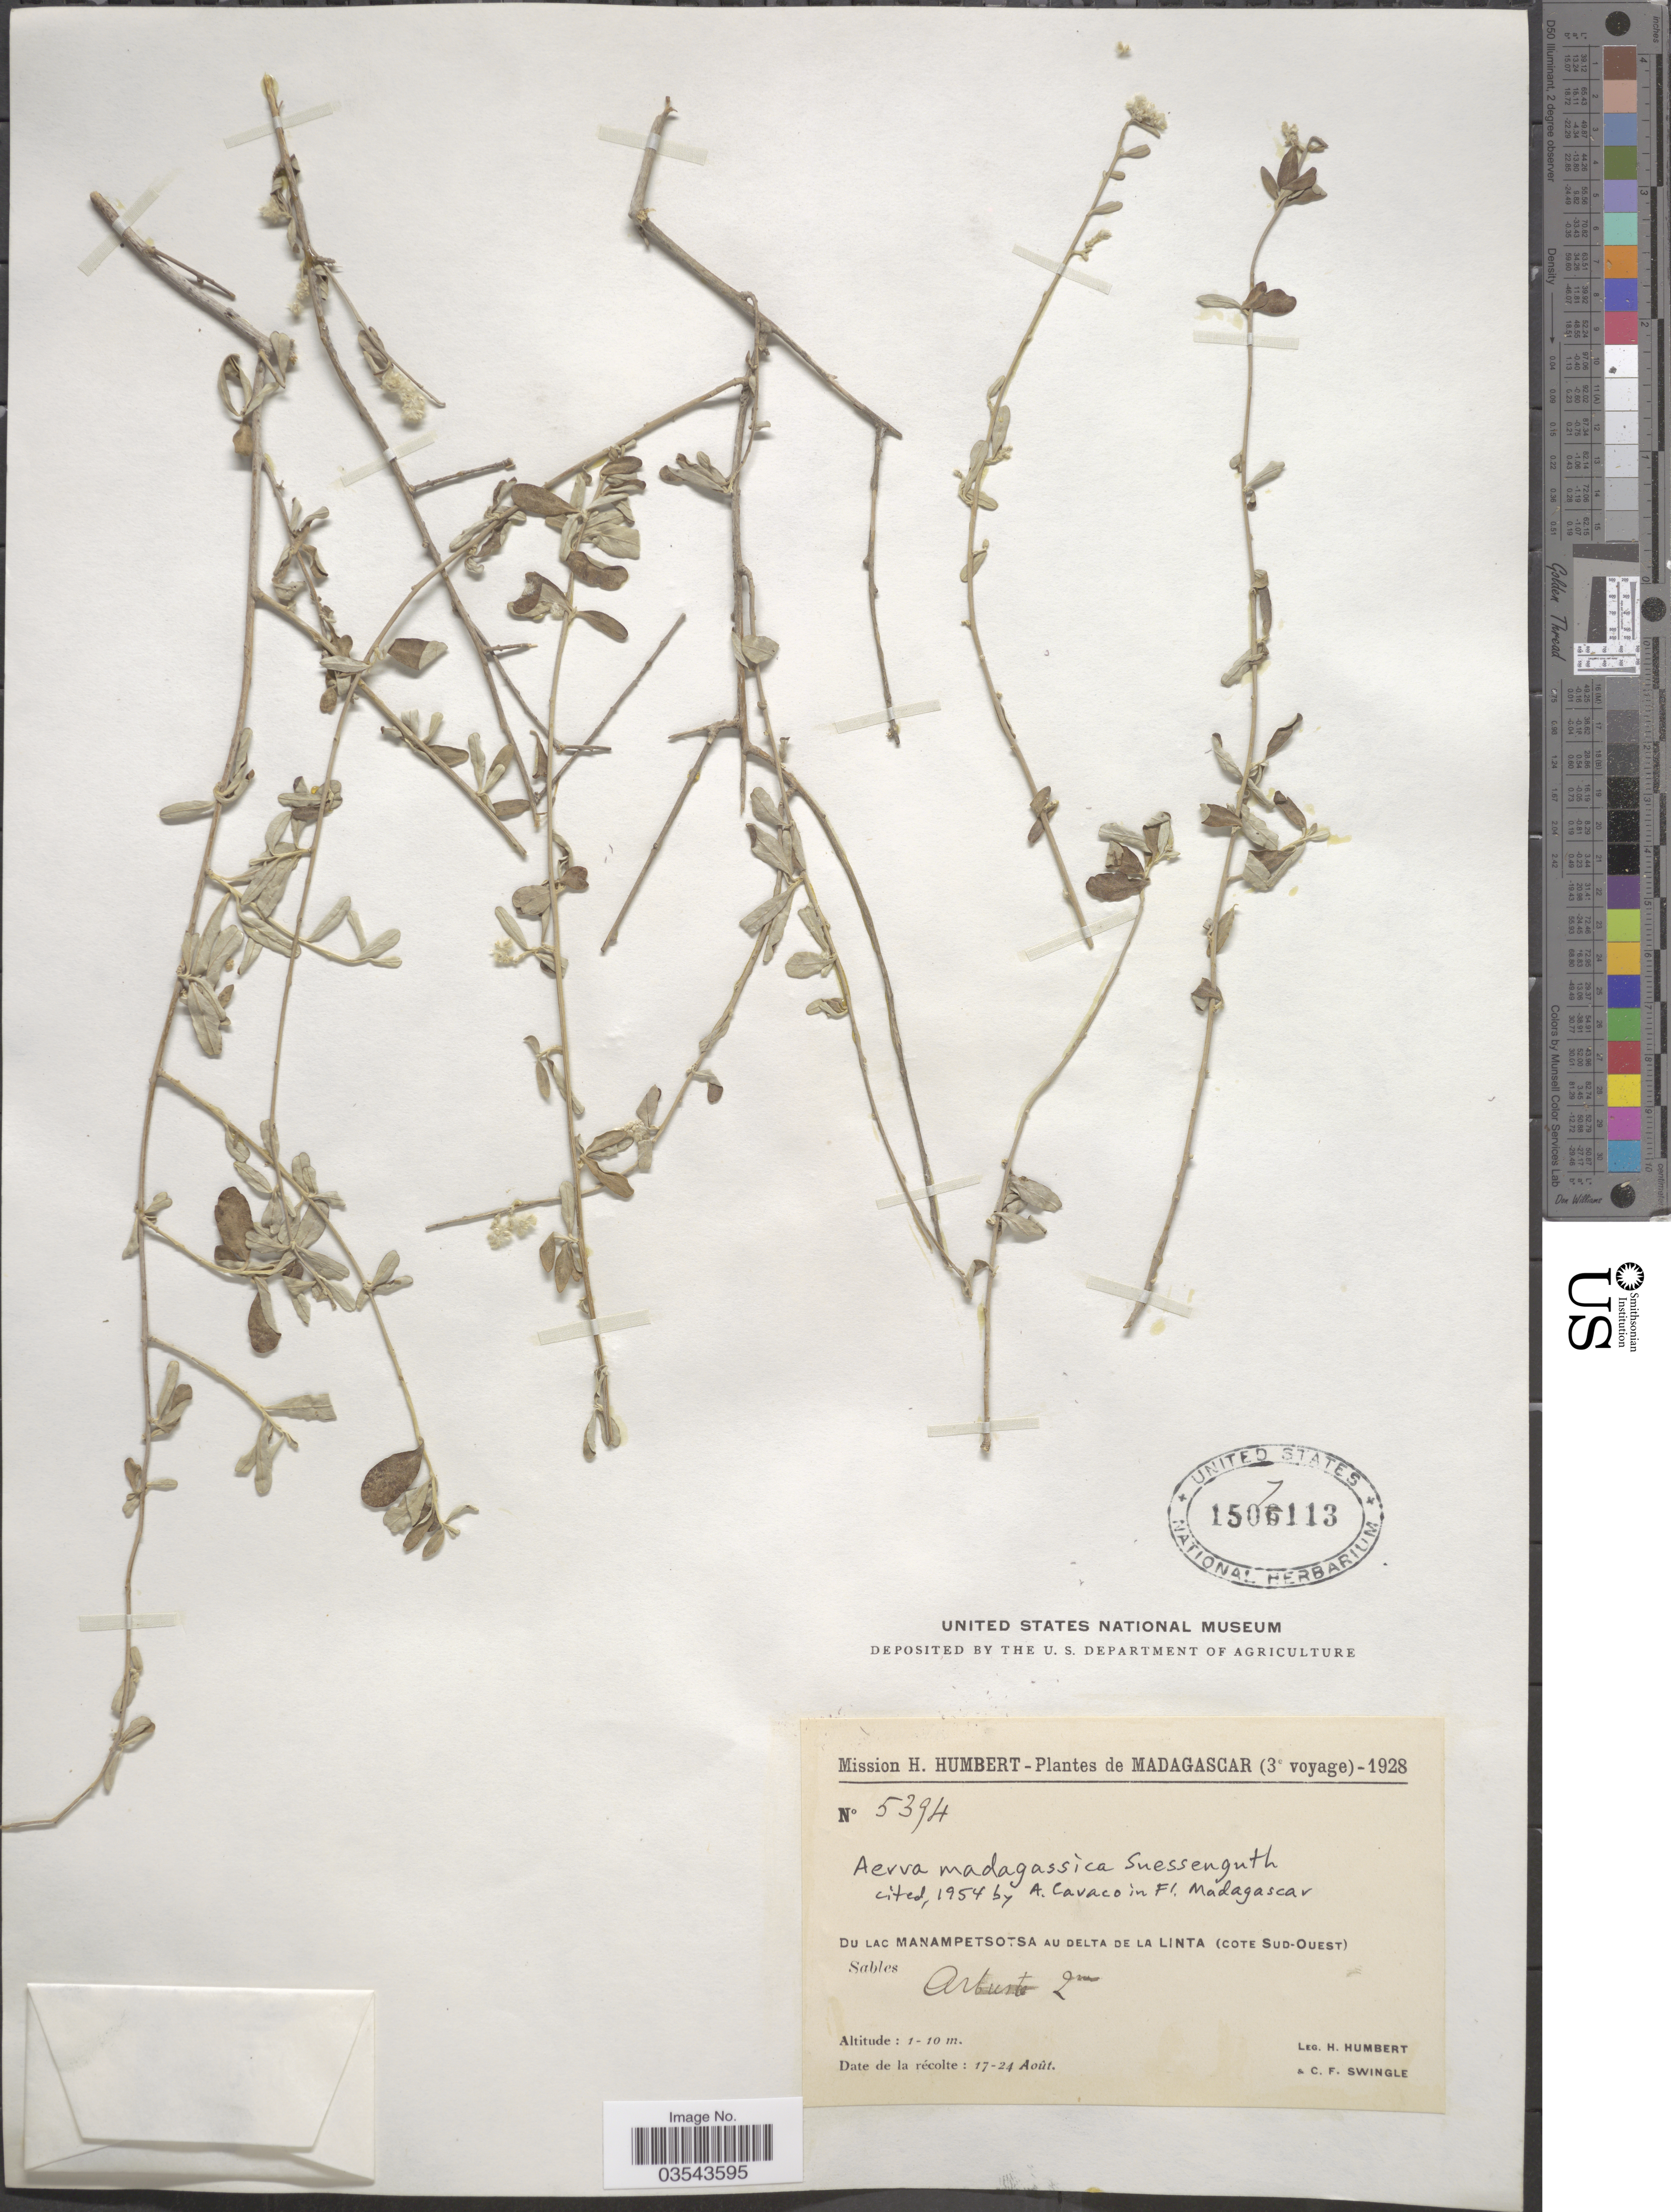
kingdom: Plantae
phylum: Tracheophyta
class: Magnoliopsida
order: Caryophyllales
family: Amaranthaceae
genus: Aerva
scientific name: Aerva madagassica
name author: Suess.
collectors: H. Humbert & C. Swingle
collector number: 5394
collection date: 1928-08-17/1928-08-24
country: Madagascar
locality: Du Lac Manampetsotsa au delta de la Linta (Cote Sud-Ouest).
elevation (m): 1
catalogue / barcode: US 1507113